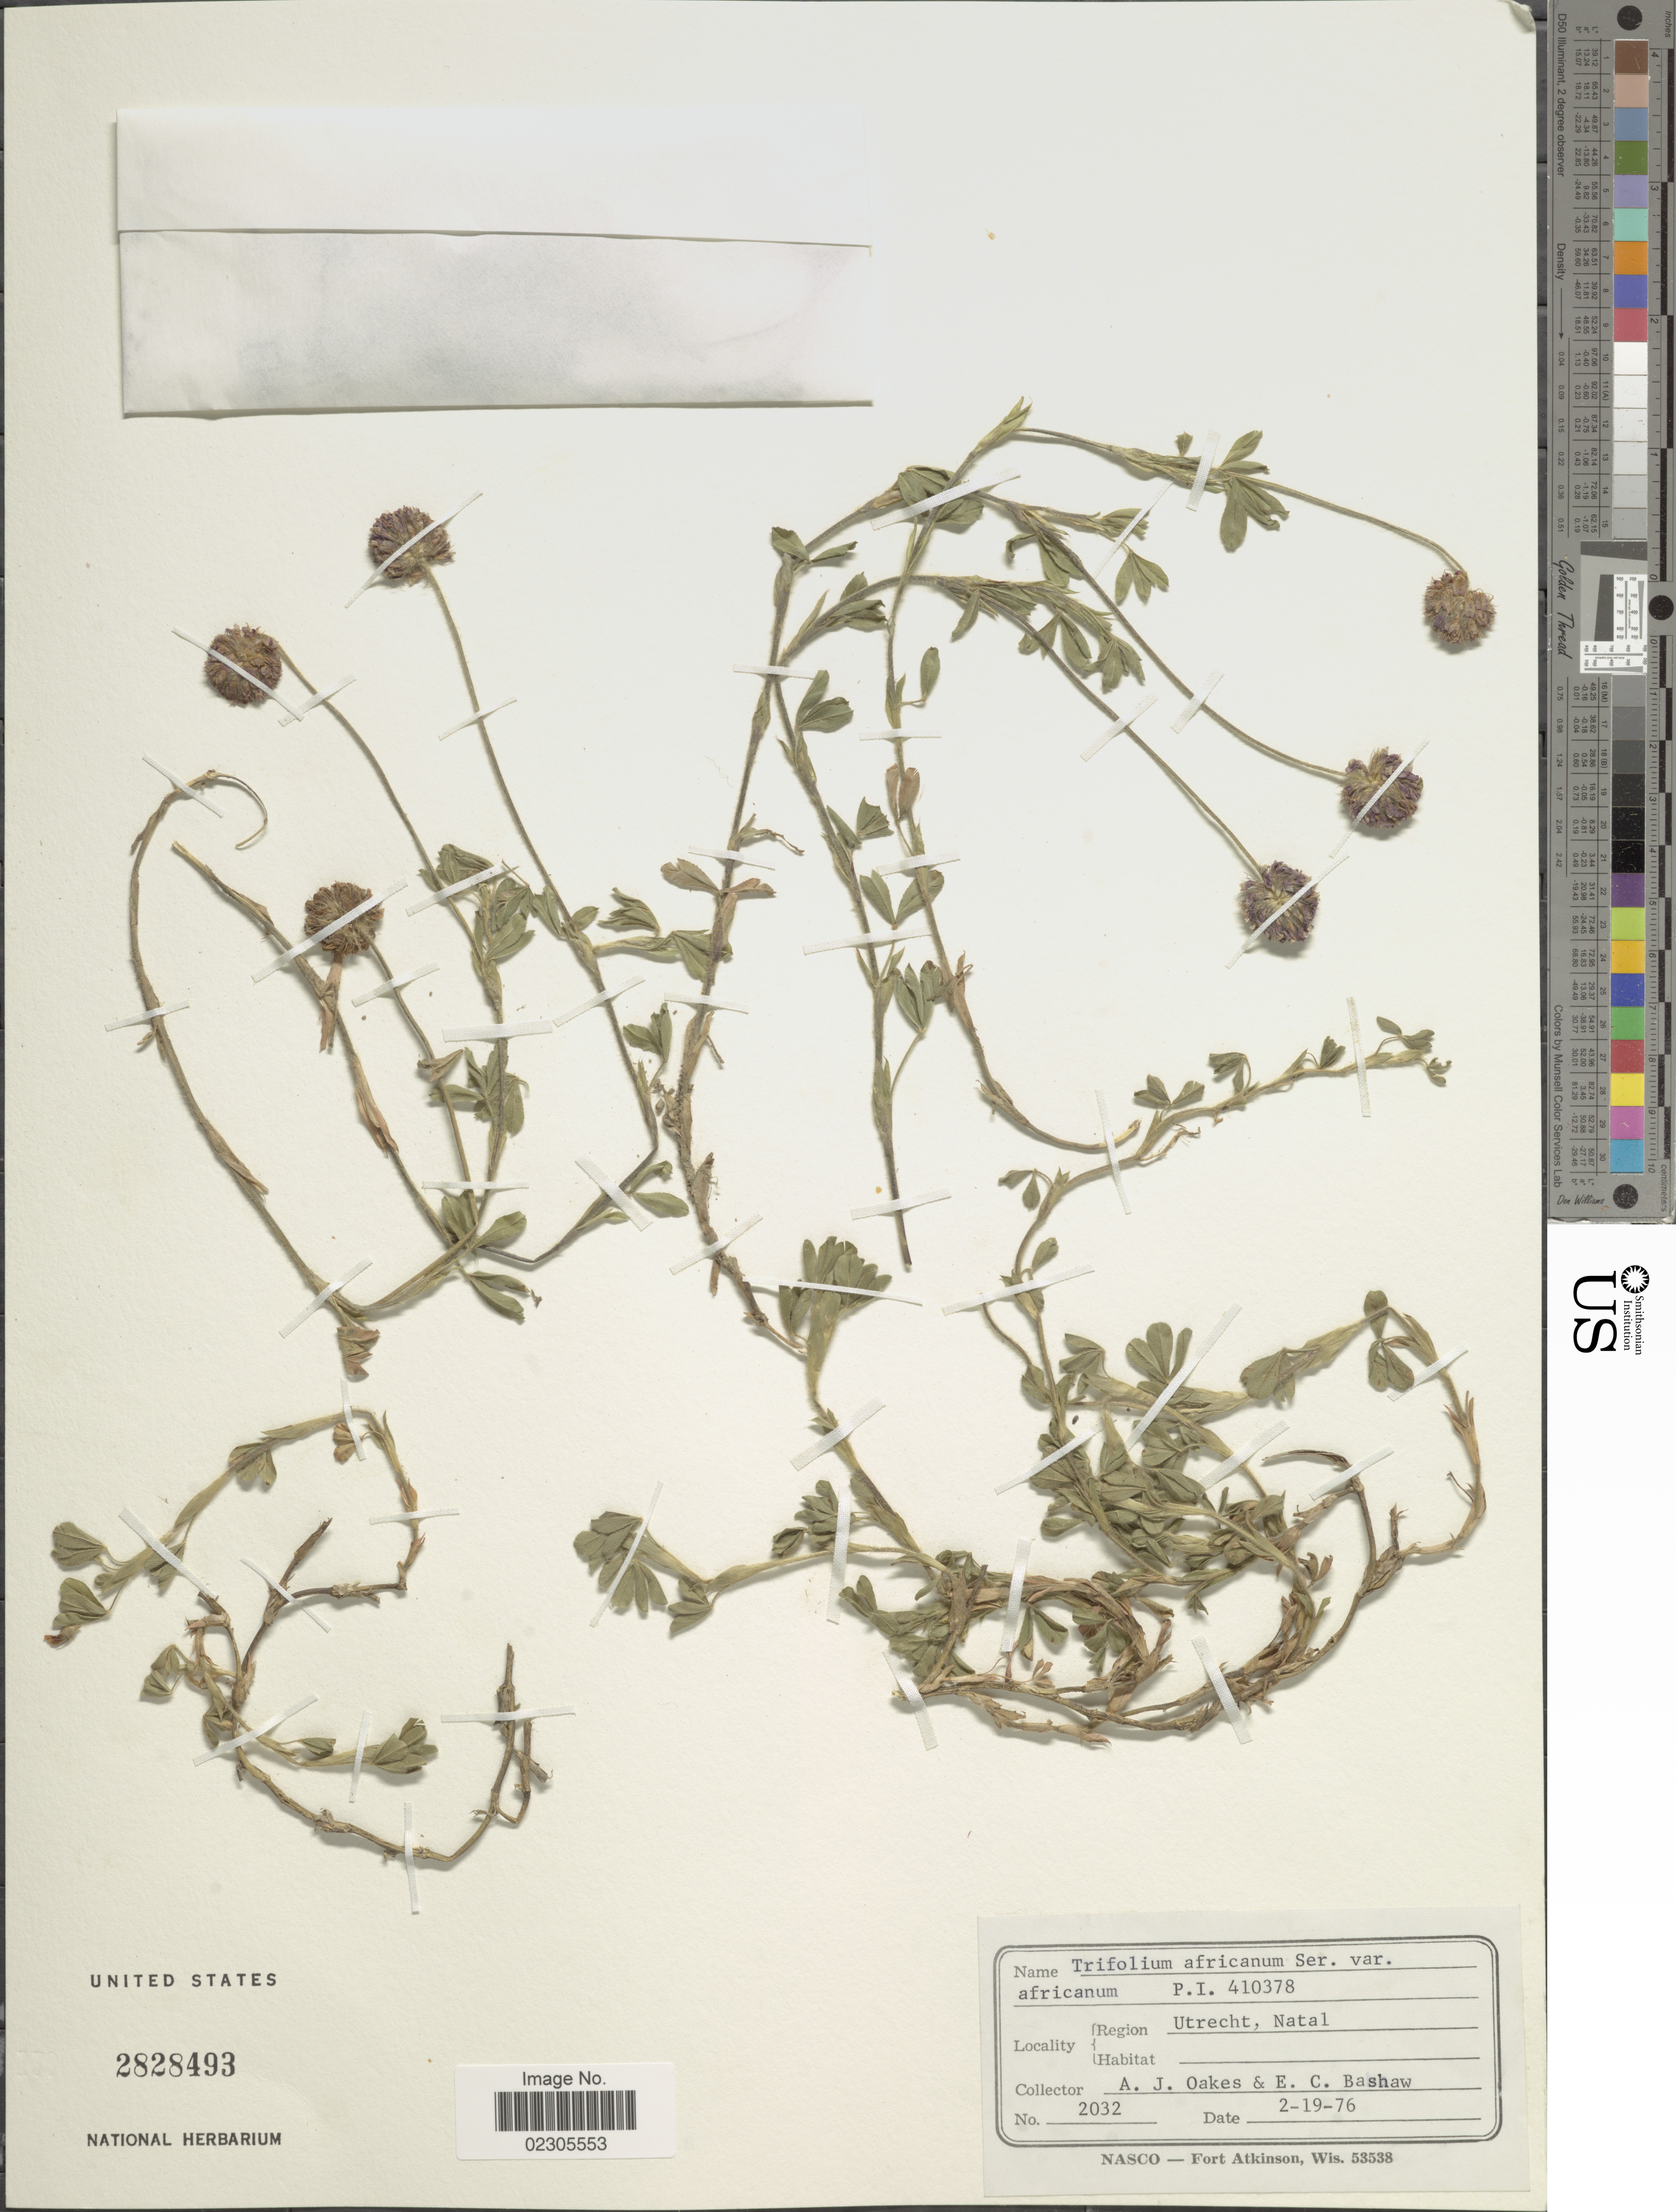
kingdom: Plantae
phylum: Tracheophyta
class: Magnoliopsida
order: Fabales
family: Fabaceae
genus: Trifolium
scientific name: Trifolium africanum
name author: Ser.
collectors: A. Oakes & E. Bashaw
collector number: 2032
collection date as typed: Transcribed d/m/y: 19/2/76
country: South Africa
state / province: KwaZulu-Natal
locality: Region Utrecht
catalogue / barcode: US 2828493